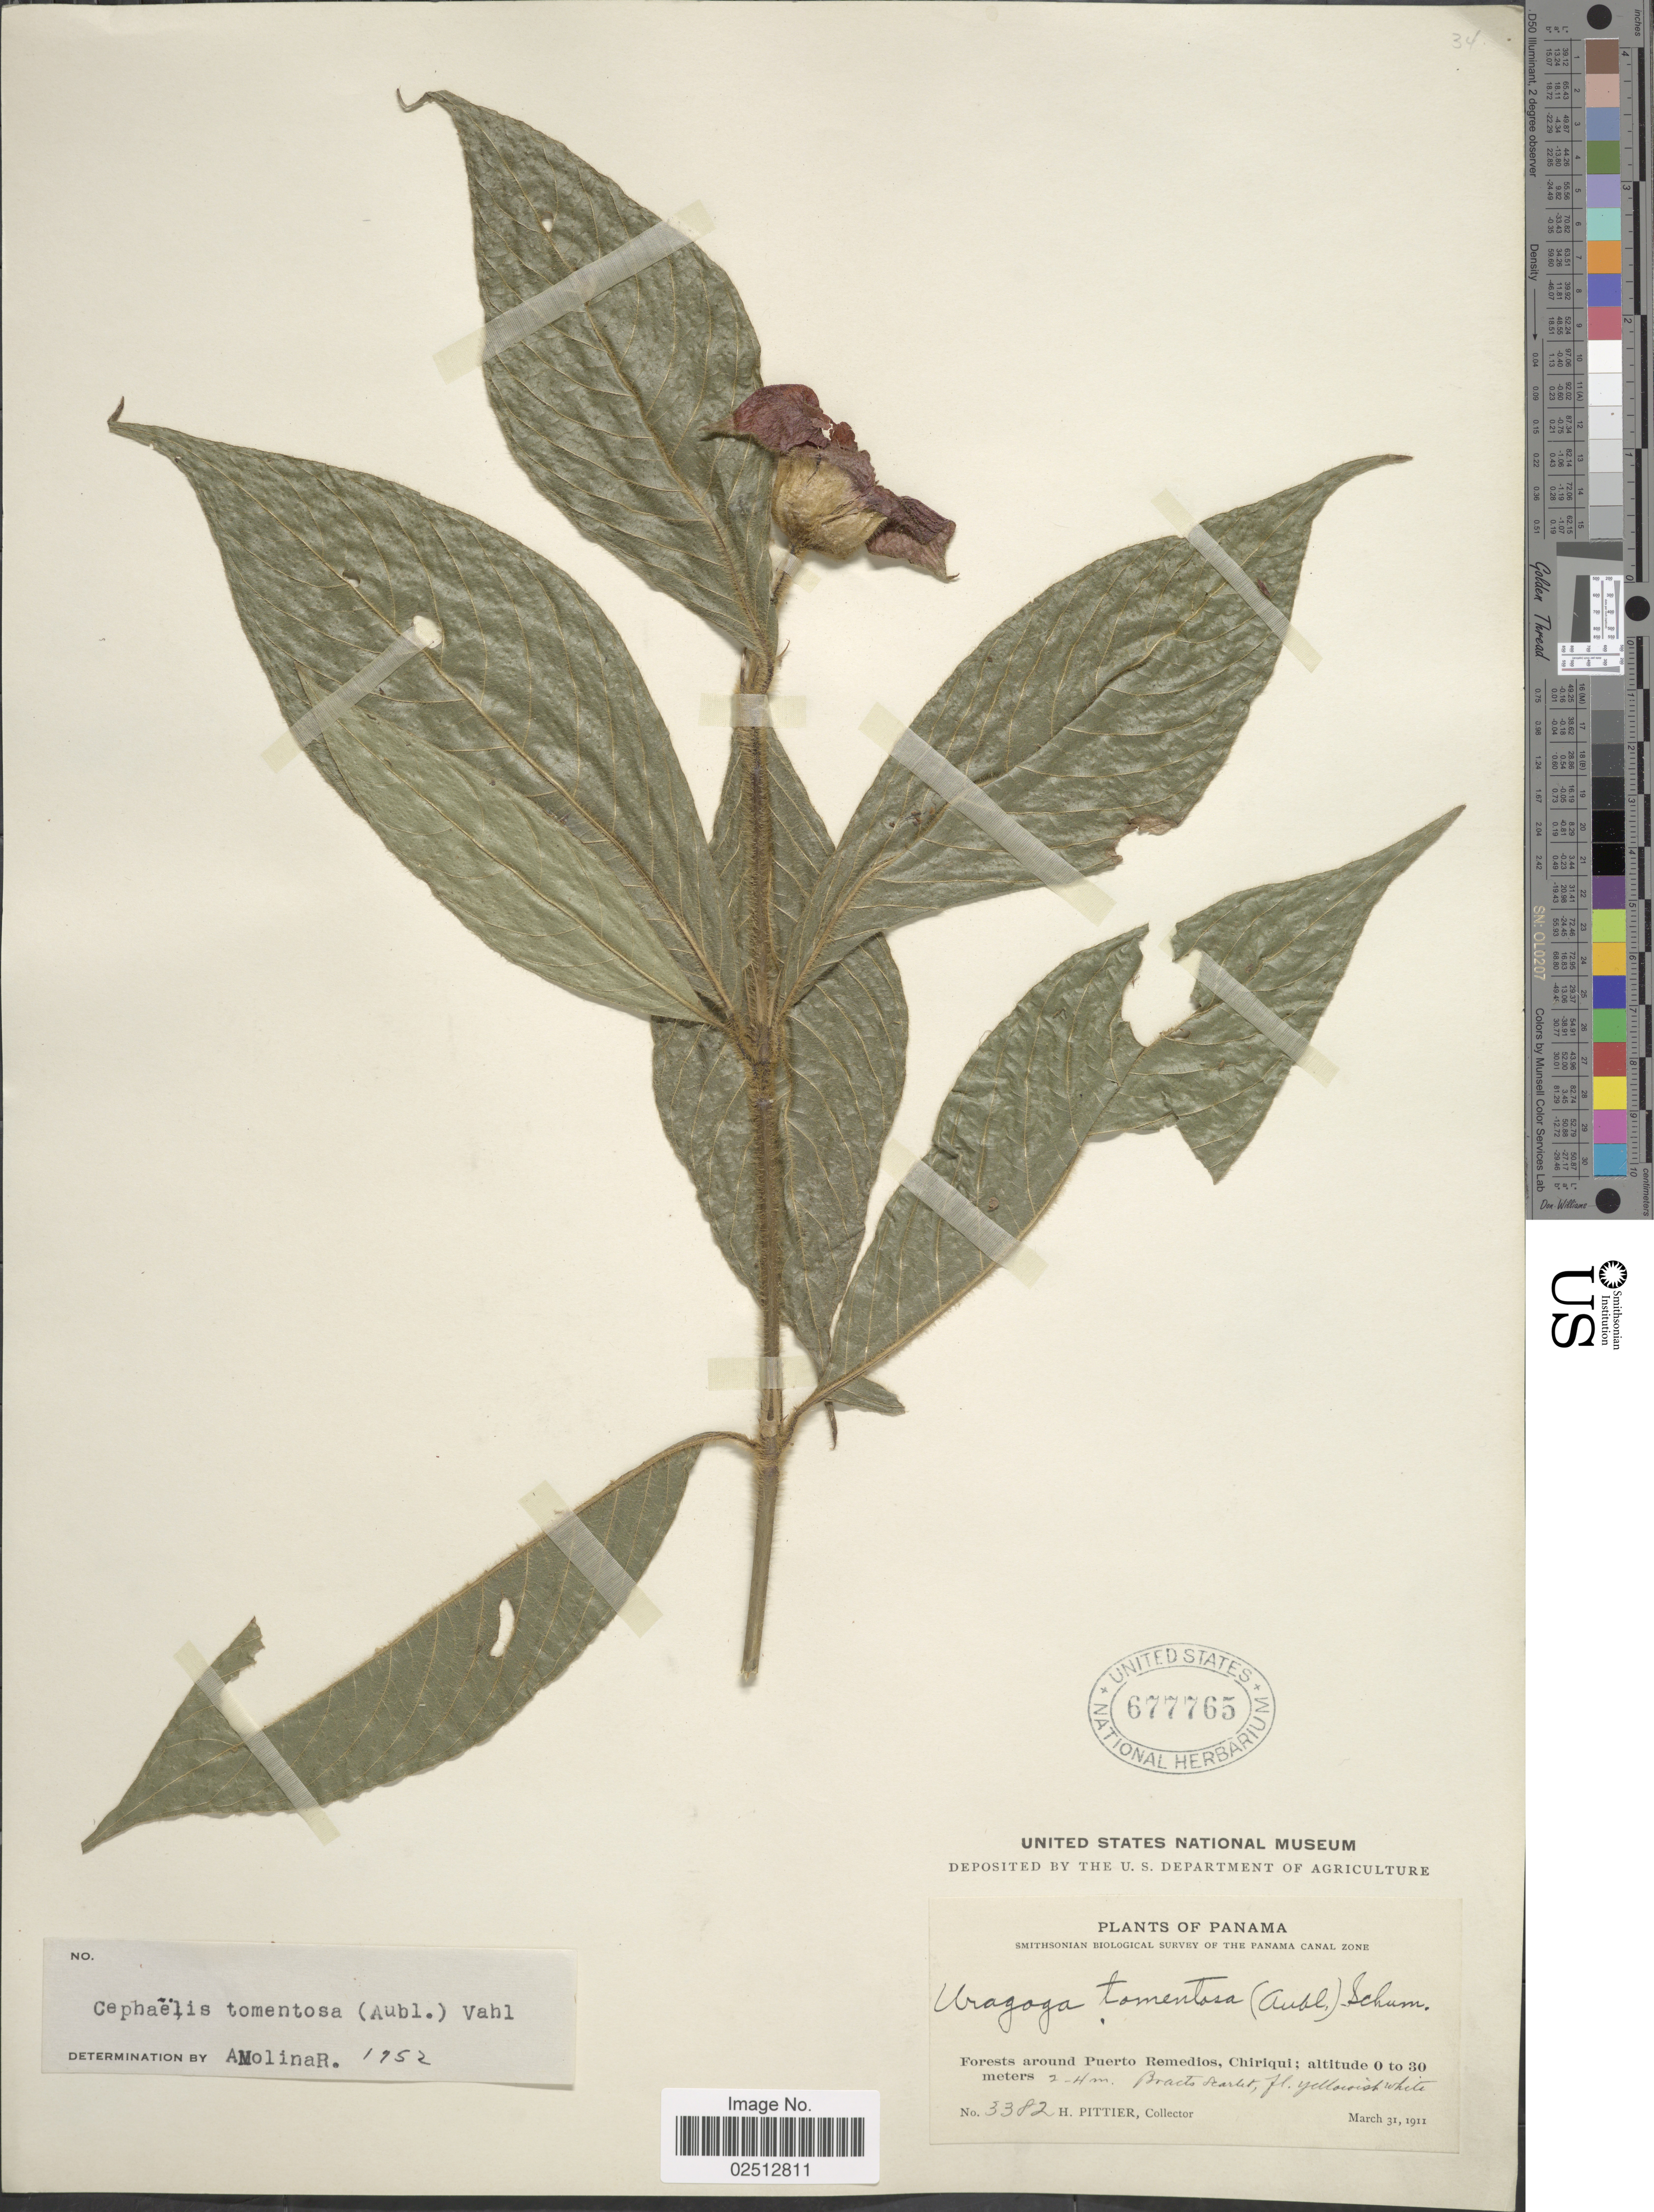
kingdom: Plantae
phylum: Tracheophyta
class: Magnoliopsida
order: Gentianales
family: Rubiaceae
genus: Psychotria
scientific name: Psychotria poeppigiana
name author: Müll. Arg.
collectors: H. F. Pittier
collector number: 3382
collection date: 1911-03-31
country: Panama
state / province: Chiriqui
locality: Forests around Puerto Remedios, Chiriqui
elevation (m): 0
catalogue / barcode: US 677765